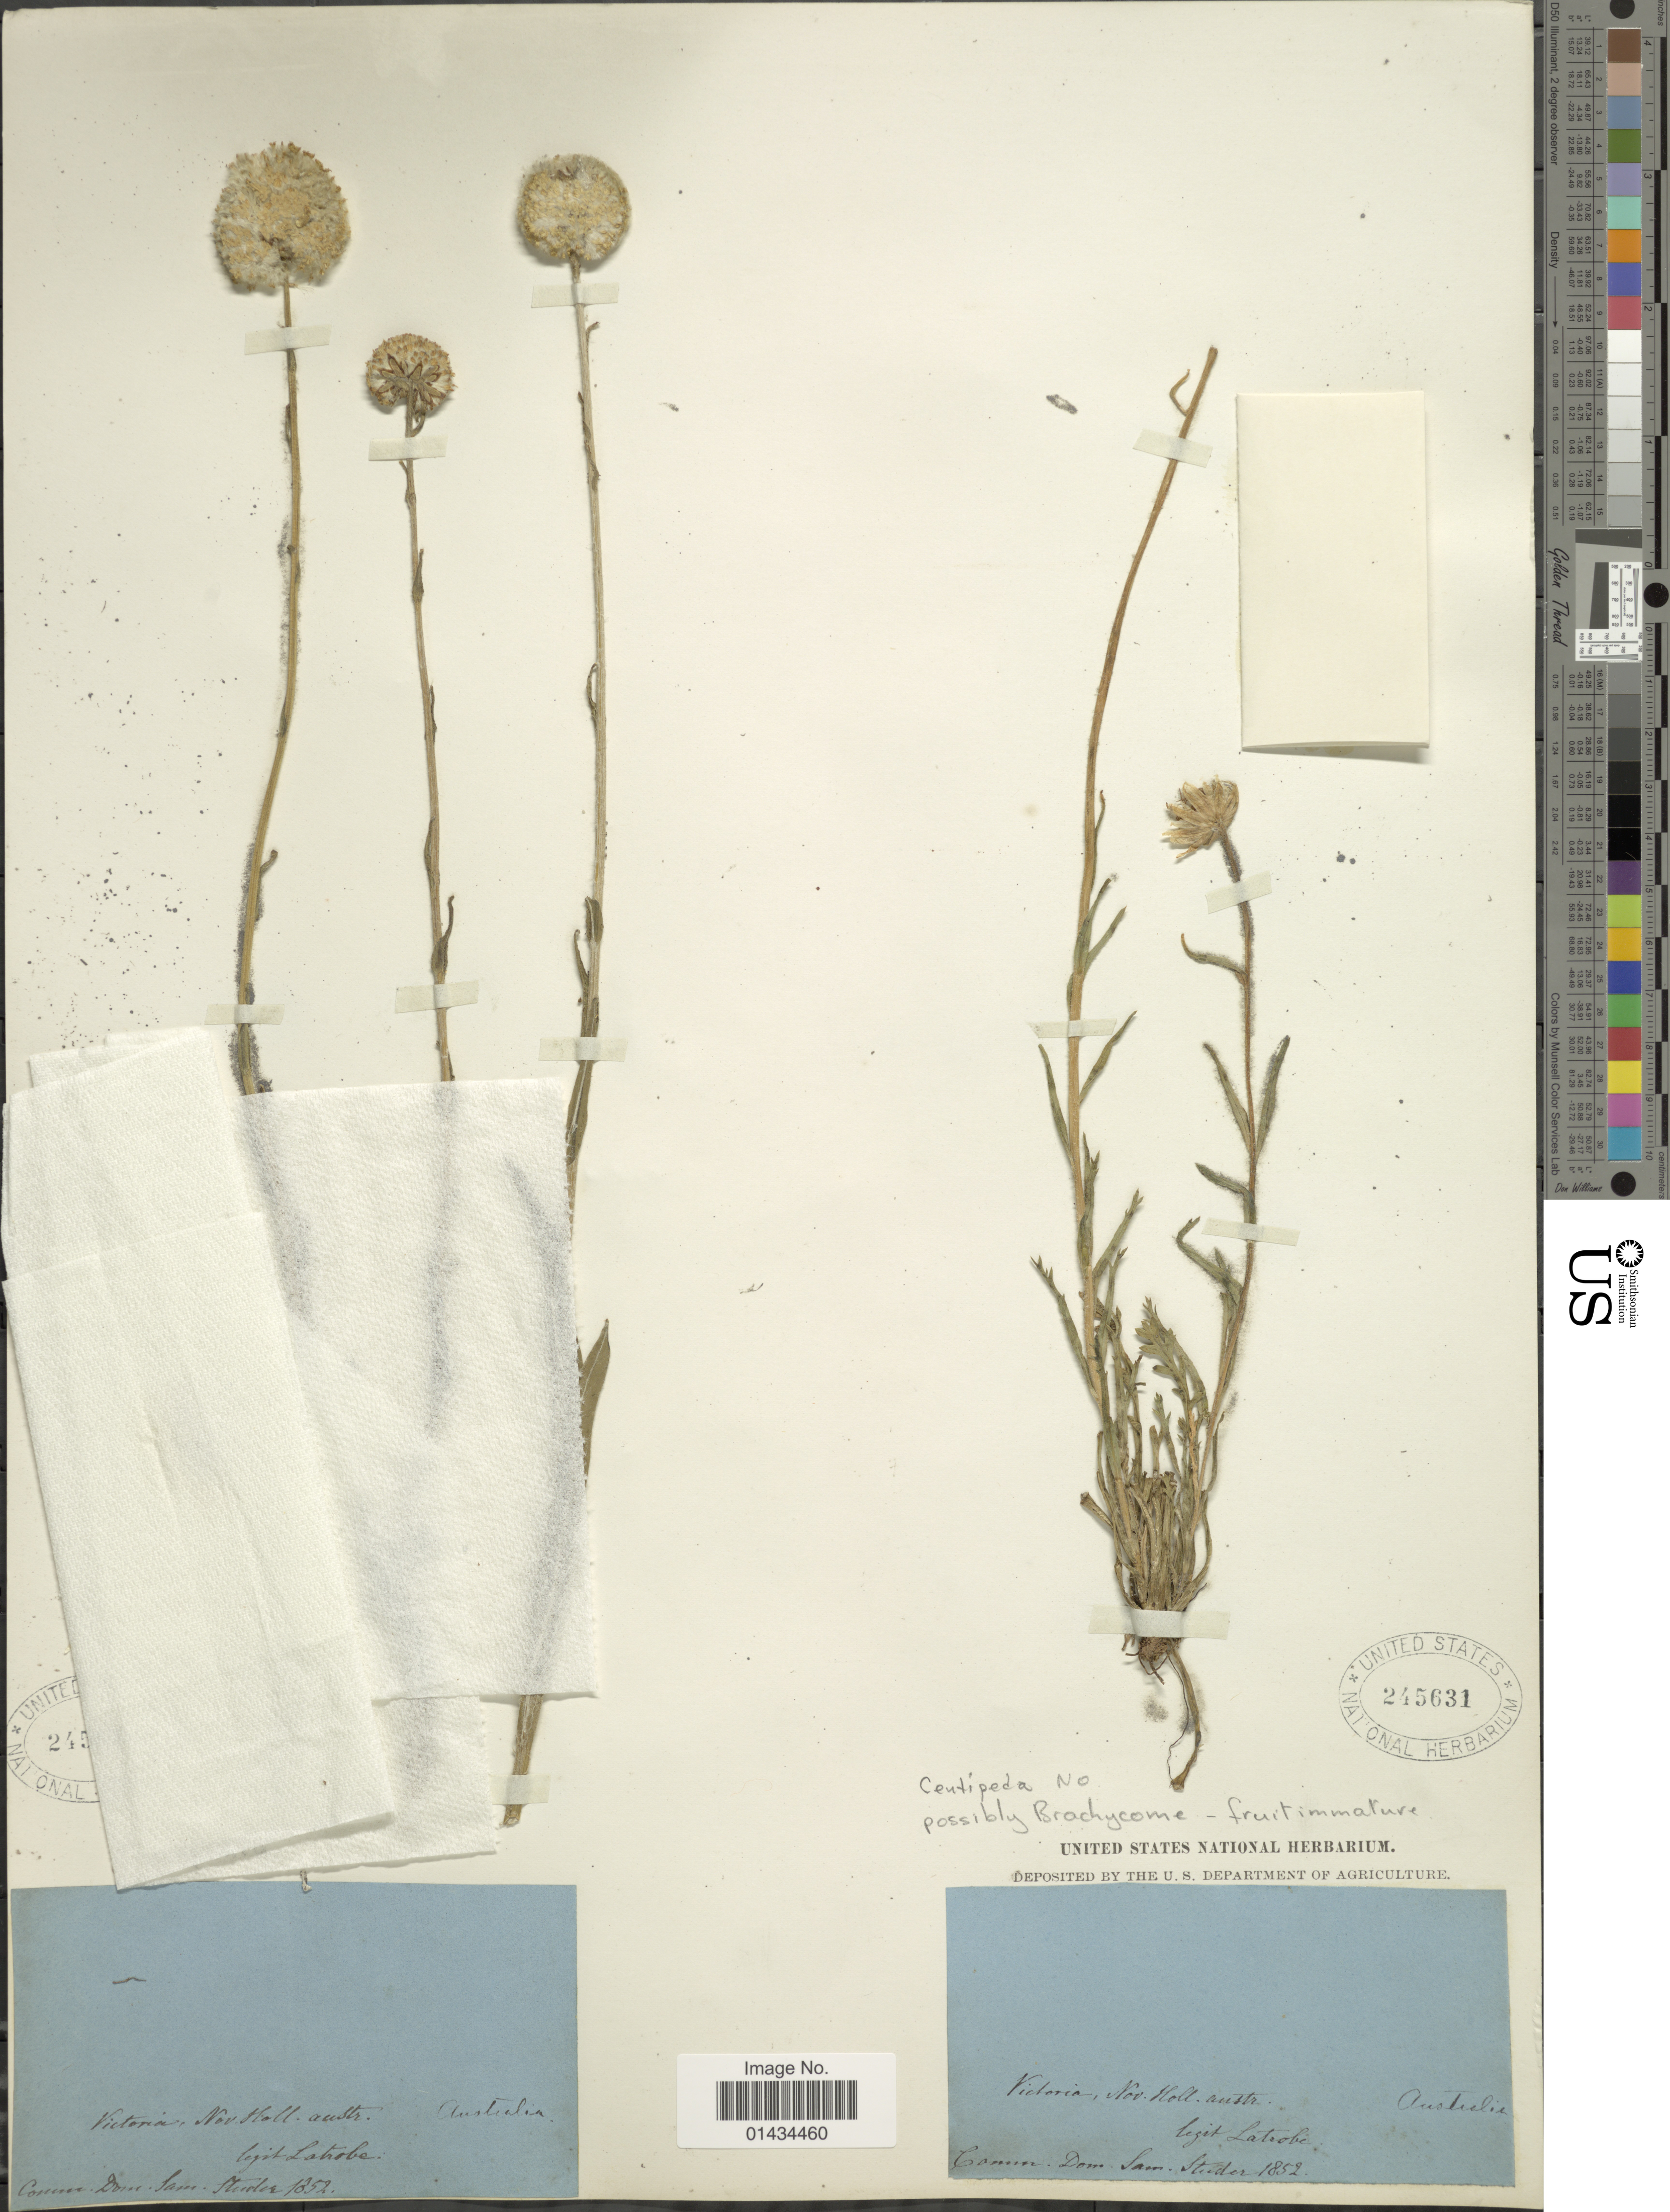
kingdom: Plantae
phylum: Tracheophyta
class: Magnoliopsida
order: Asterales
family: Asteraceae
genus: Craspedia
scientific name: Craspedia sp.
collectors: Latrobe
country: Australia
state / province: Victoria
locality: Victoria, Nov Holl austr.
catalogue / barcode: US 245631